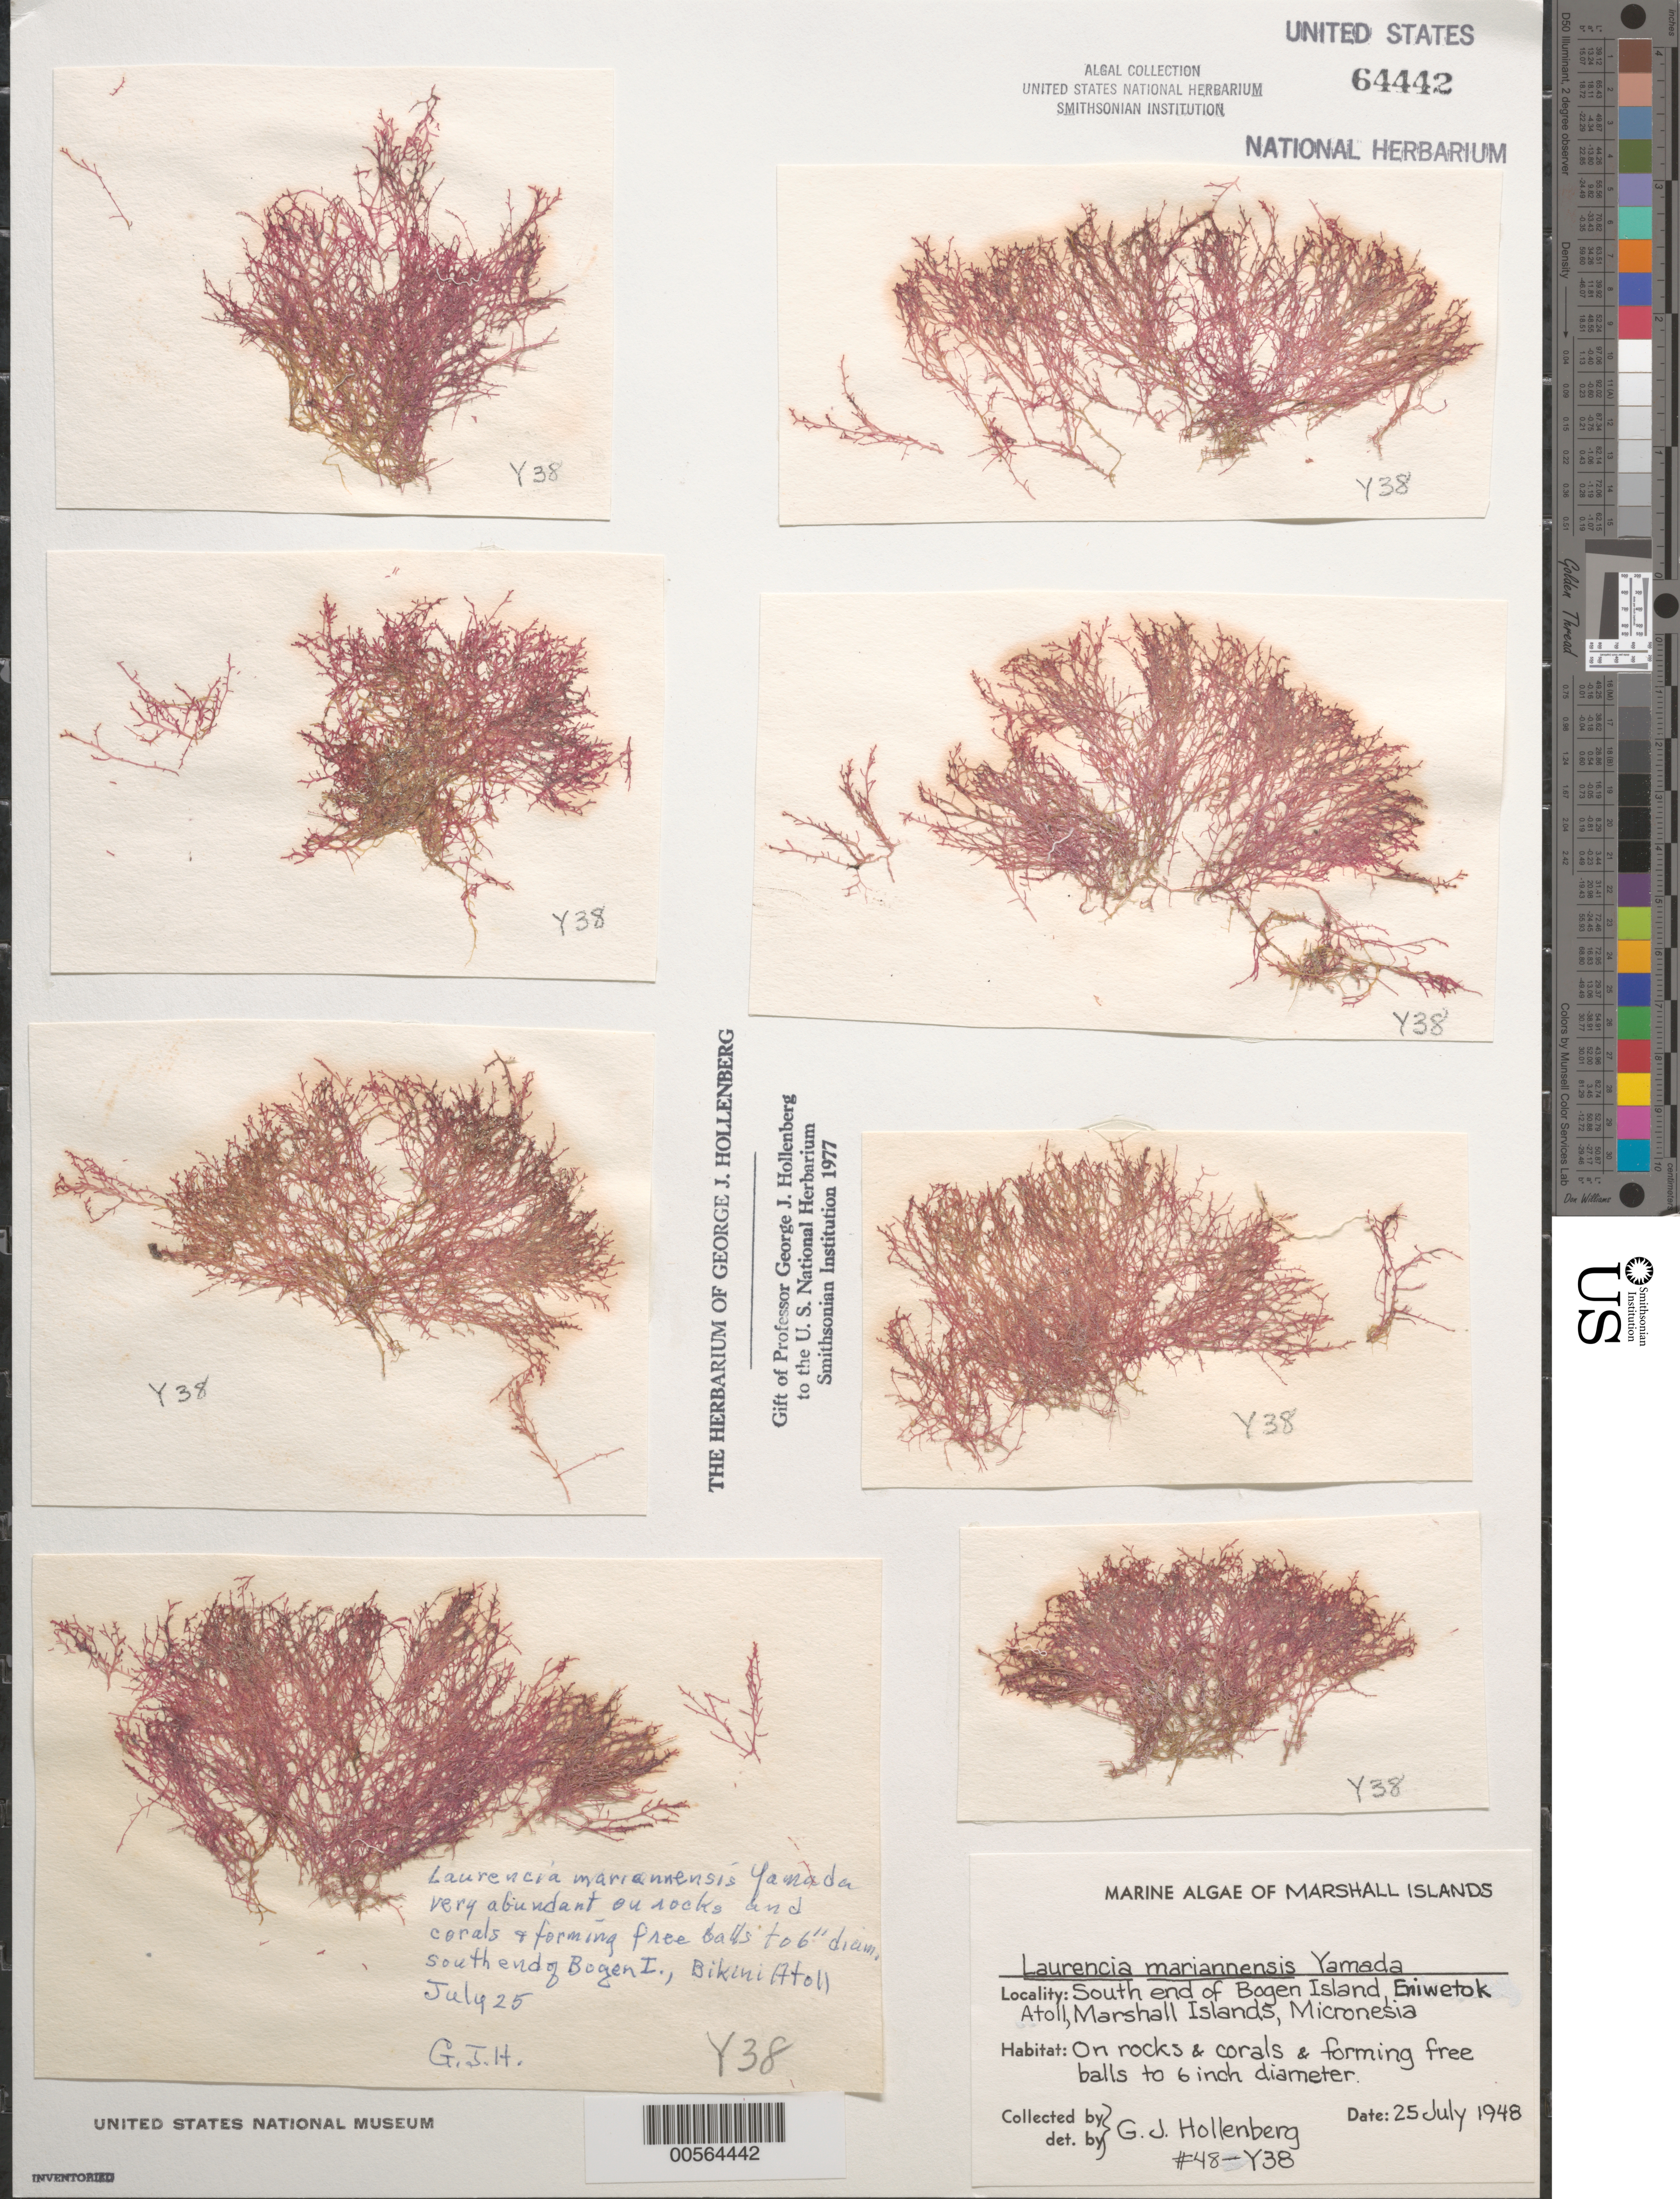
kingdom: Plantae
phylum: Rhodophyta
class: Florideophyceae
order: Ceramiales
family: Rhodomelaceae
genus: Laurencia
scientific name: Laurencia mariannensis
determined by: Hollenberg, George J.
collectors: G. Hollenberg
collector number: GJH 48-y38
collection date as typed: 25 Jul 1948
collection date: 1948-07-25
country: Marshall Islands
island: Enewetak [Eniwetok] Atoll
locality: Bogen Islet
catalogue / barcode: US 64442